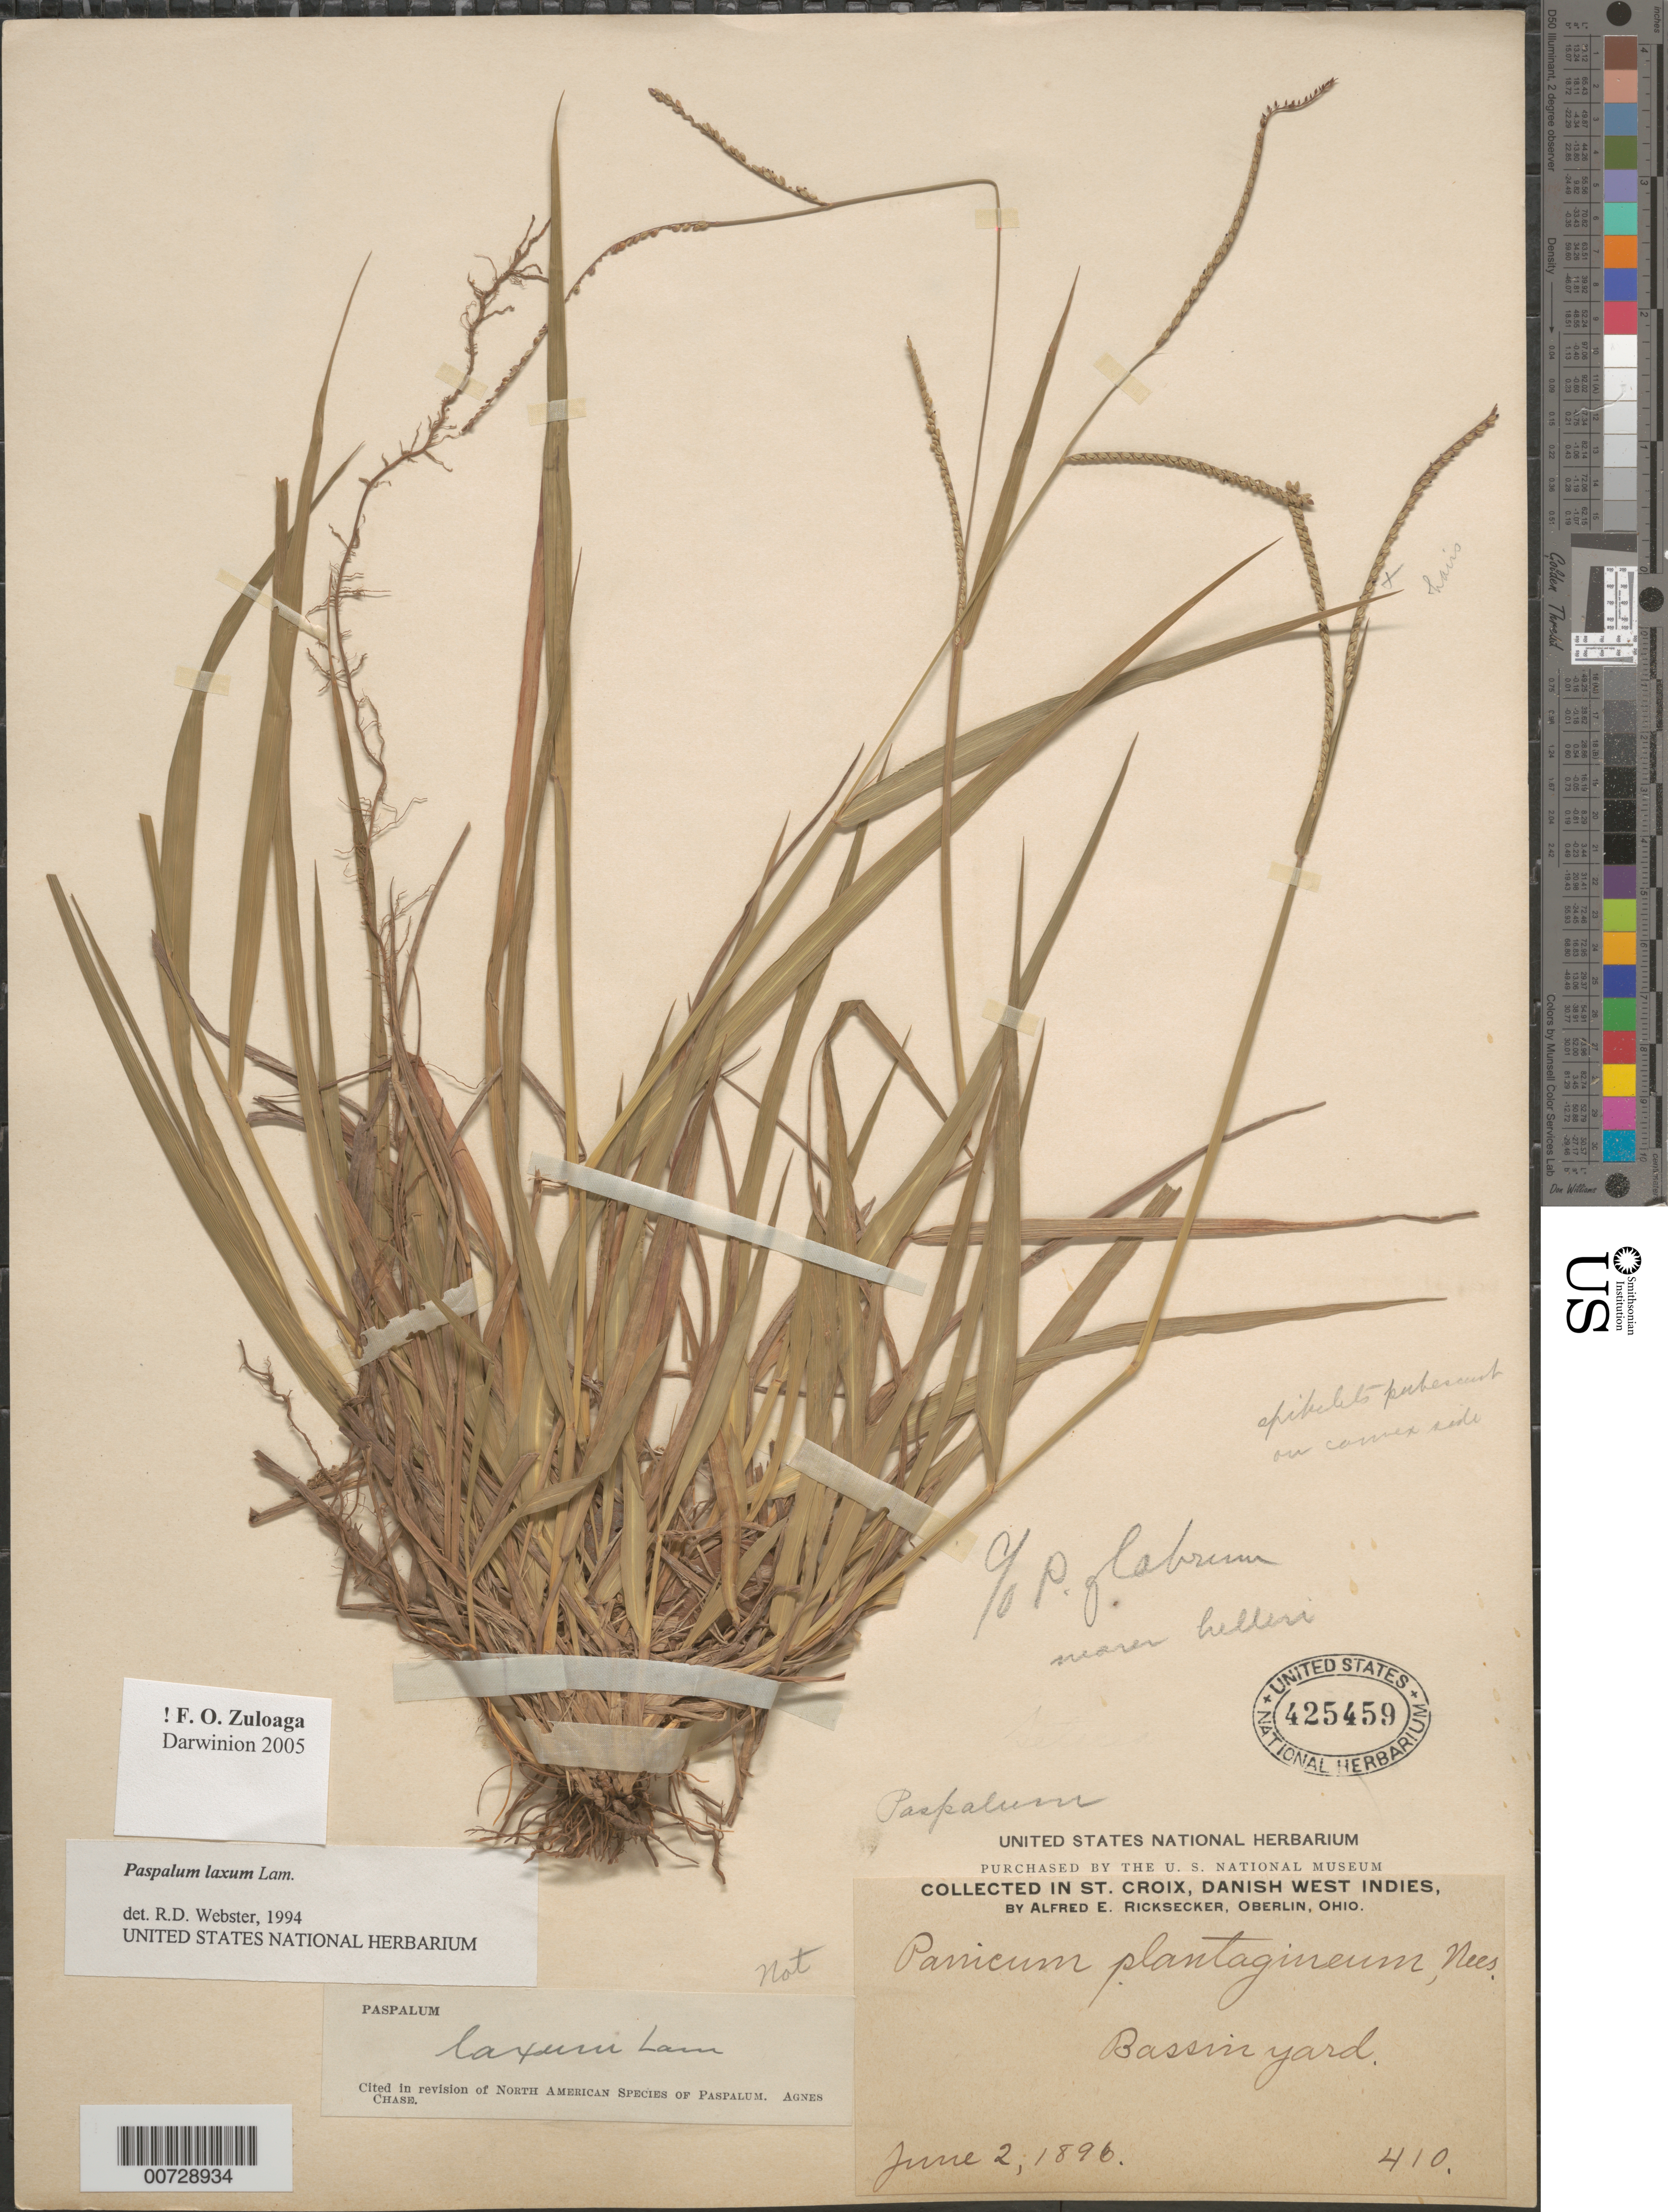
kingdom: Plantae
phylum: Tracheophyta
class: Liliopsida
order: Poales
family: Poaceae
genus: Paspalum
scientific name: Paspalum laxum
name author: Lam.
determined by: Webster, Robert D.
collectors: A. E. Ricksecker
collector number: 410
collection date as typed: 02 Jun 1896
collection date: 1896-06-02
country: U.S. Virgin Islands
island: St. Croix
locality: St. Croix; Bassin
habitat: Yard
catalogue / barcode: US 425459